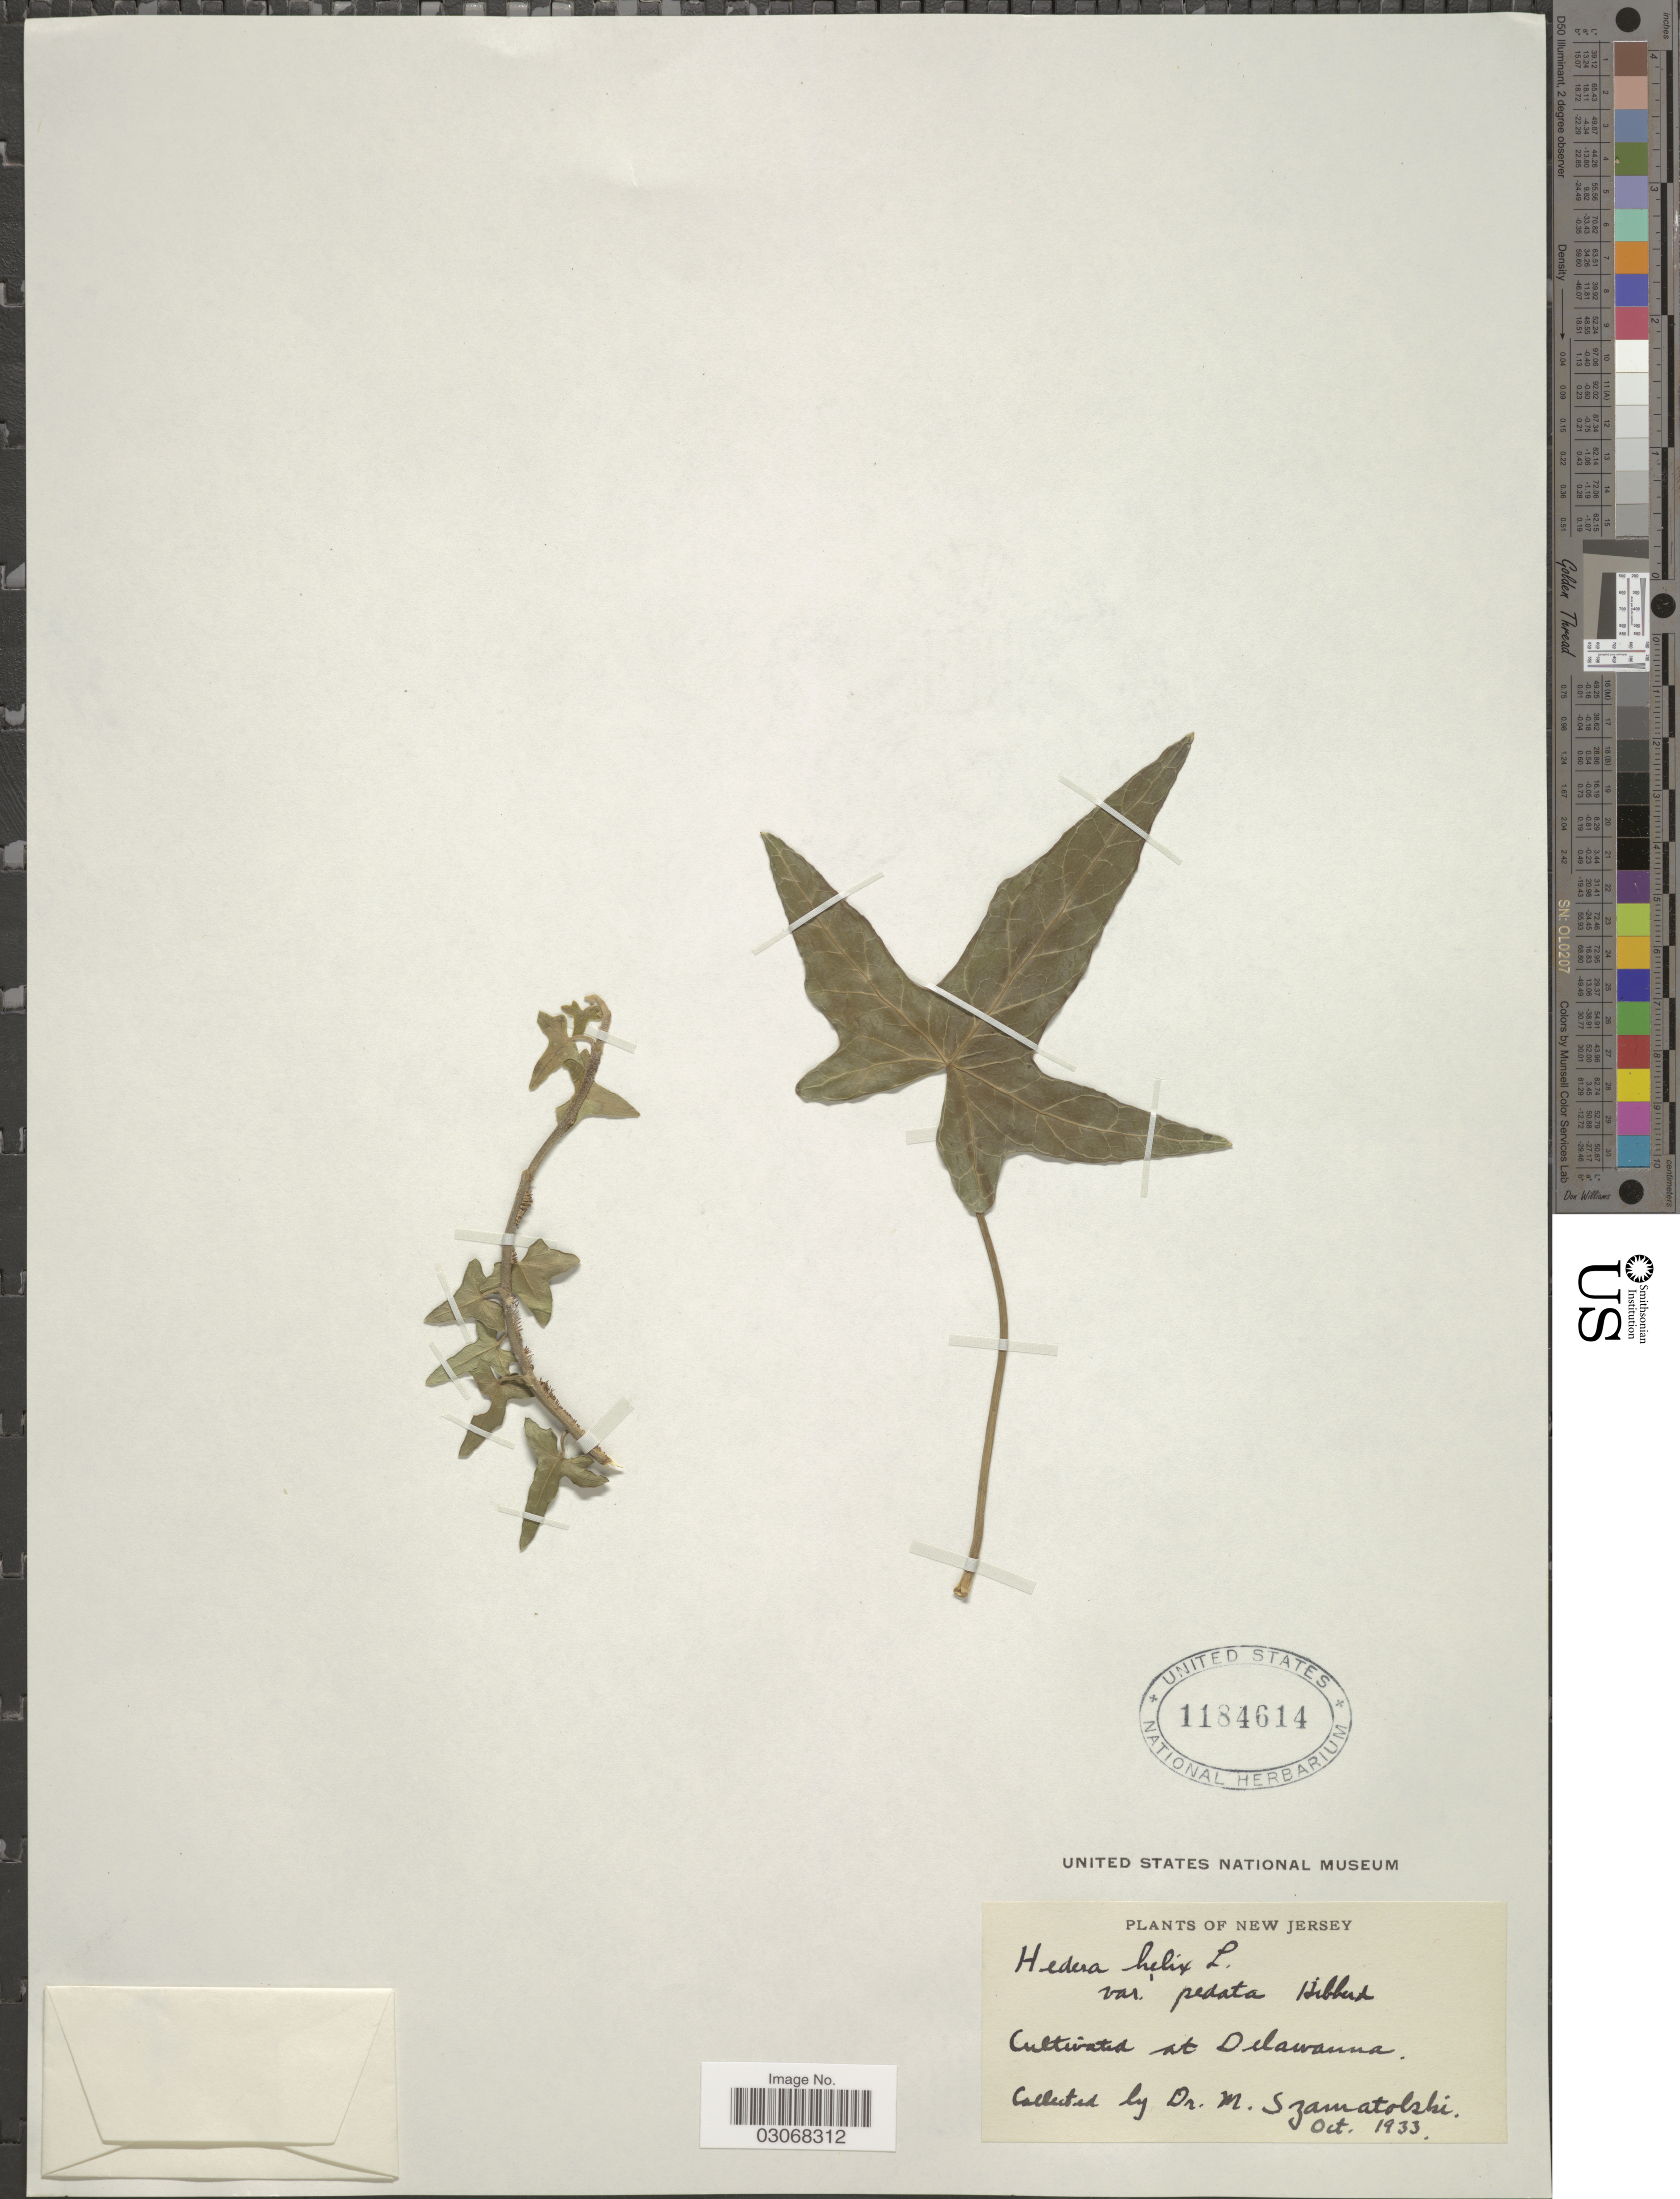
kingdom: Plantae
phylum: Tracheophyta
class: Magnoliopsida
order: Apiales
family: Araliaceae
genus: Hedera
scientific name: Hedera helix var. pedata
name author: Hibberd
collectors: M. Szamatolski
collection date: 1933-10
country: United States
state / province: New Jersey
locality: Cultivated at Delawanna.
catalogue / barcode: US 1184614